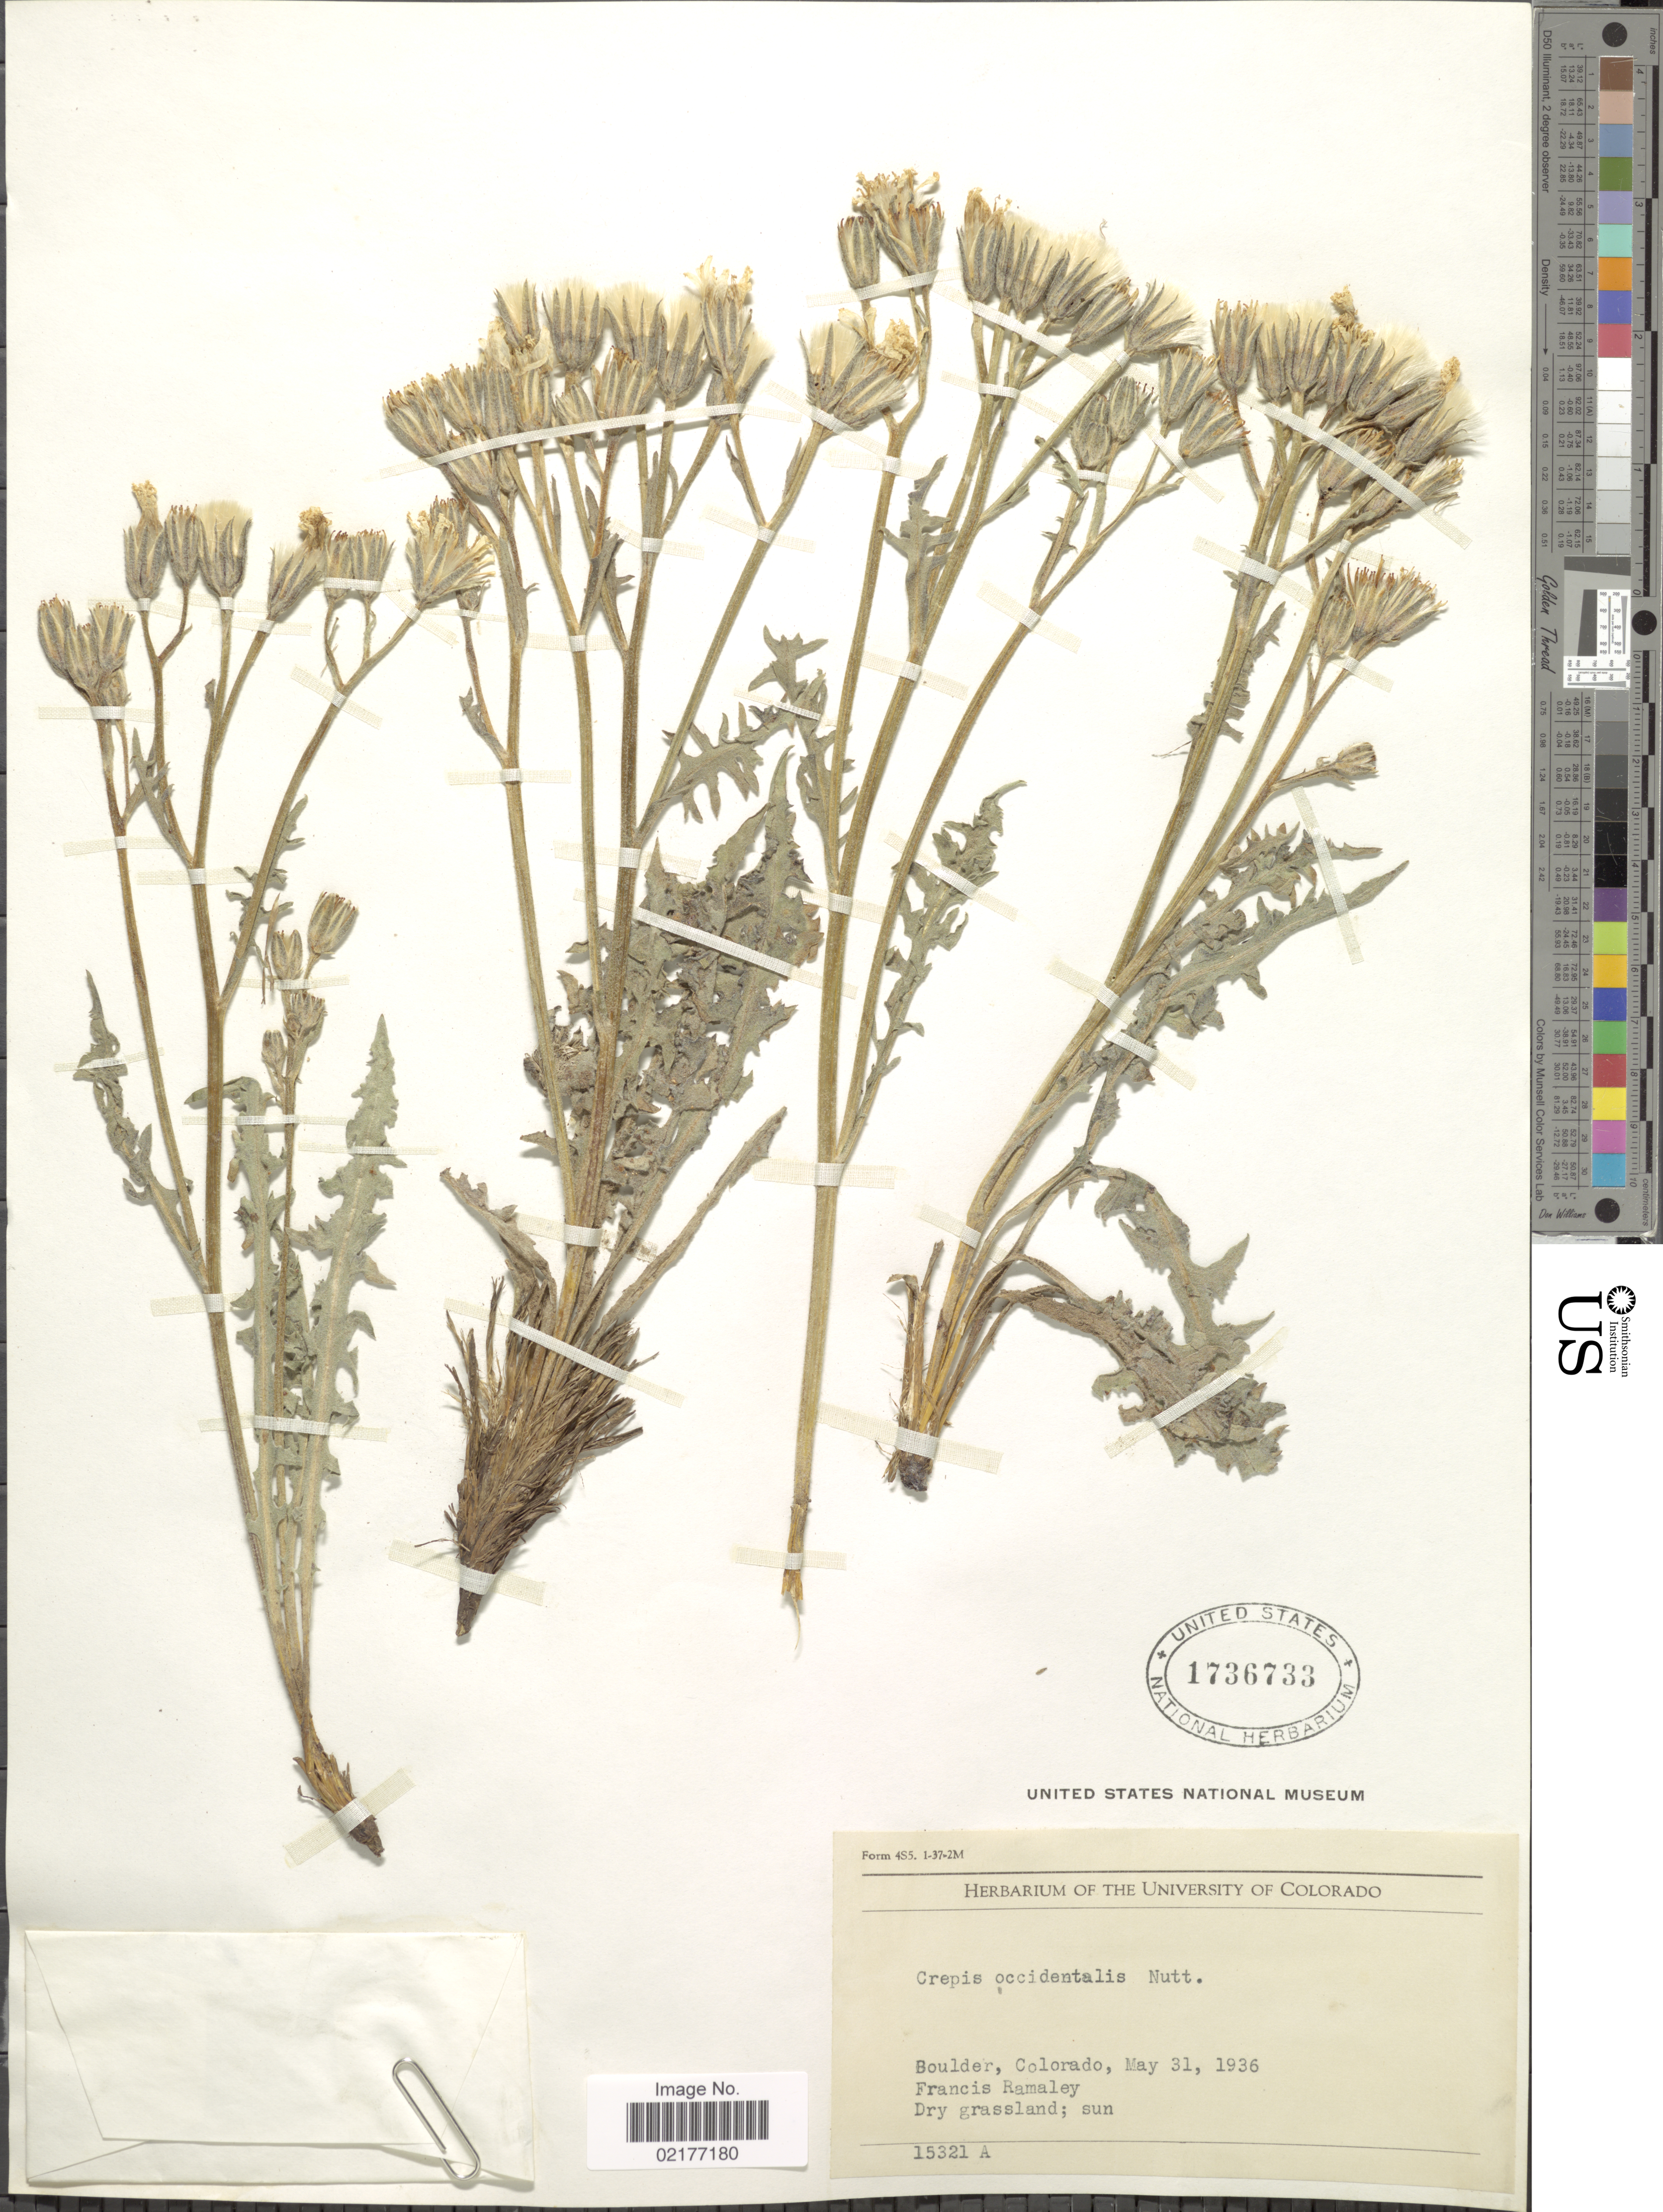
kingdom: Plantae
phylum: Tracheophyta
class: Magnoliopsida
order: Asterales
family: Asteraceae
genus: Crepis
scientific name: Crepis occidentalis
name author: Nutt.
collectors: F. Ramaley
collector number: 15321A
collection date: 1936-05-31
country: United States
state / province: Colorado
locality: Boulder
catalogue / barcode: US 1736733